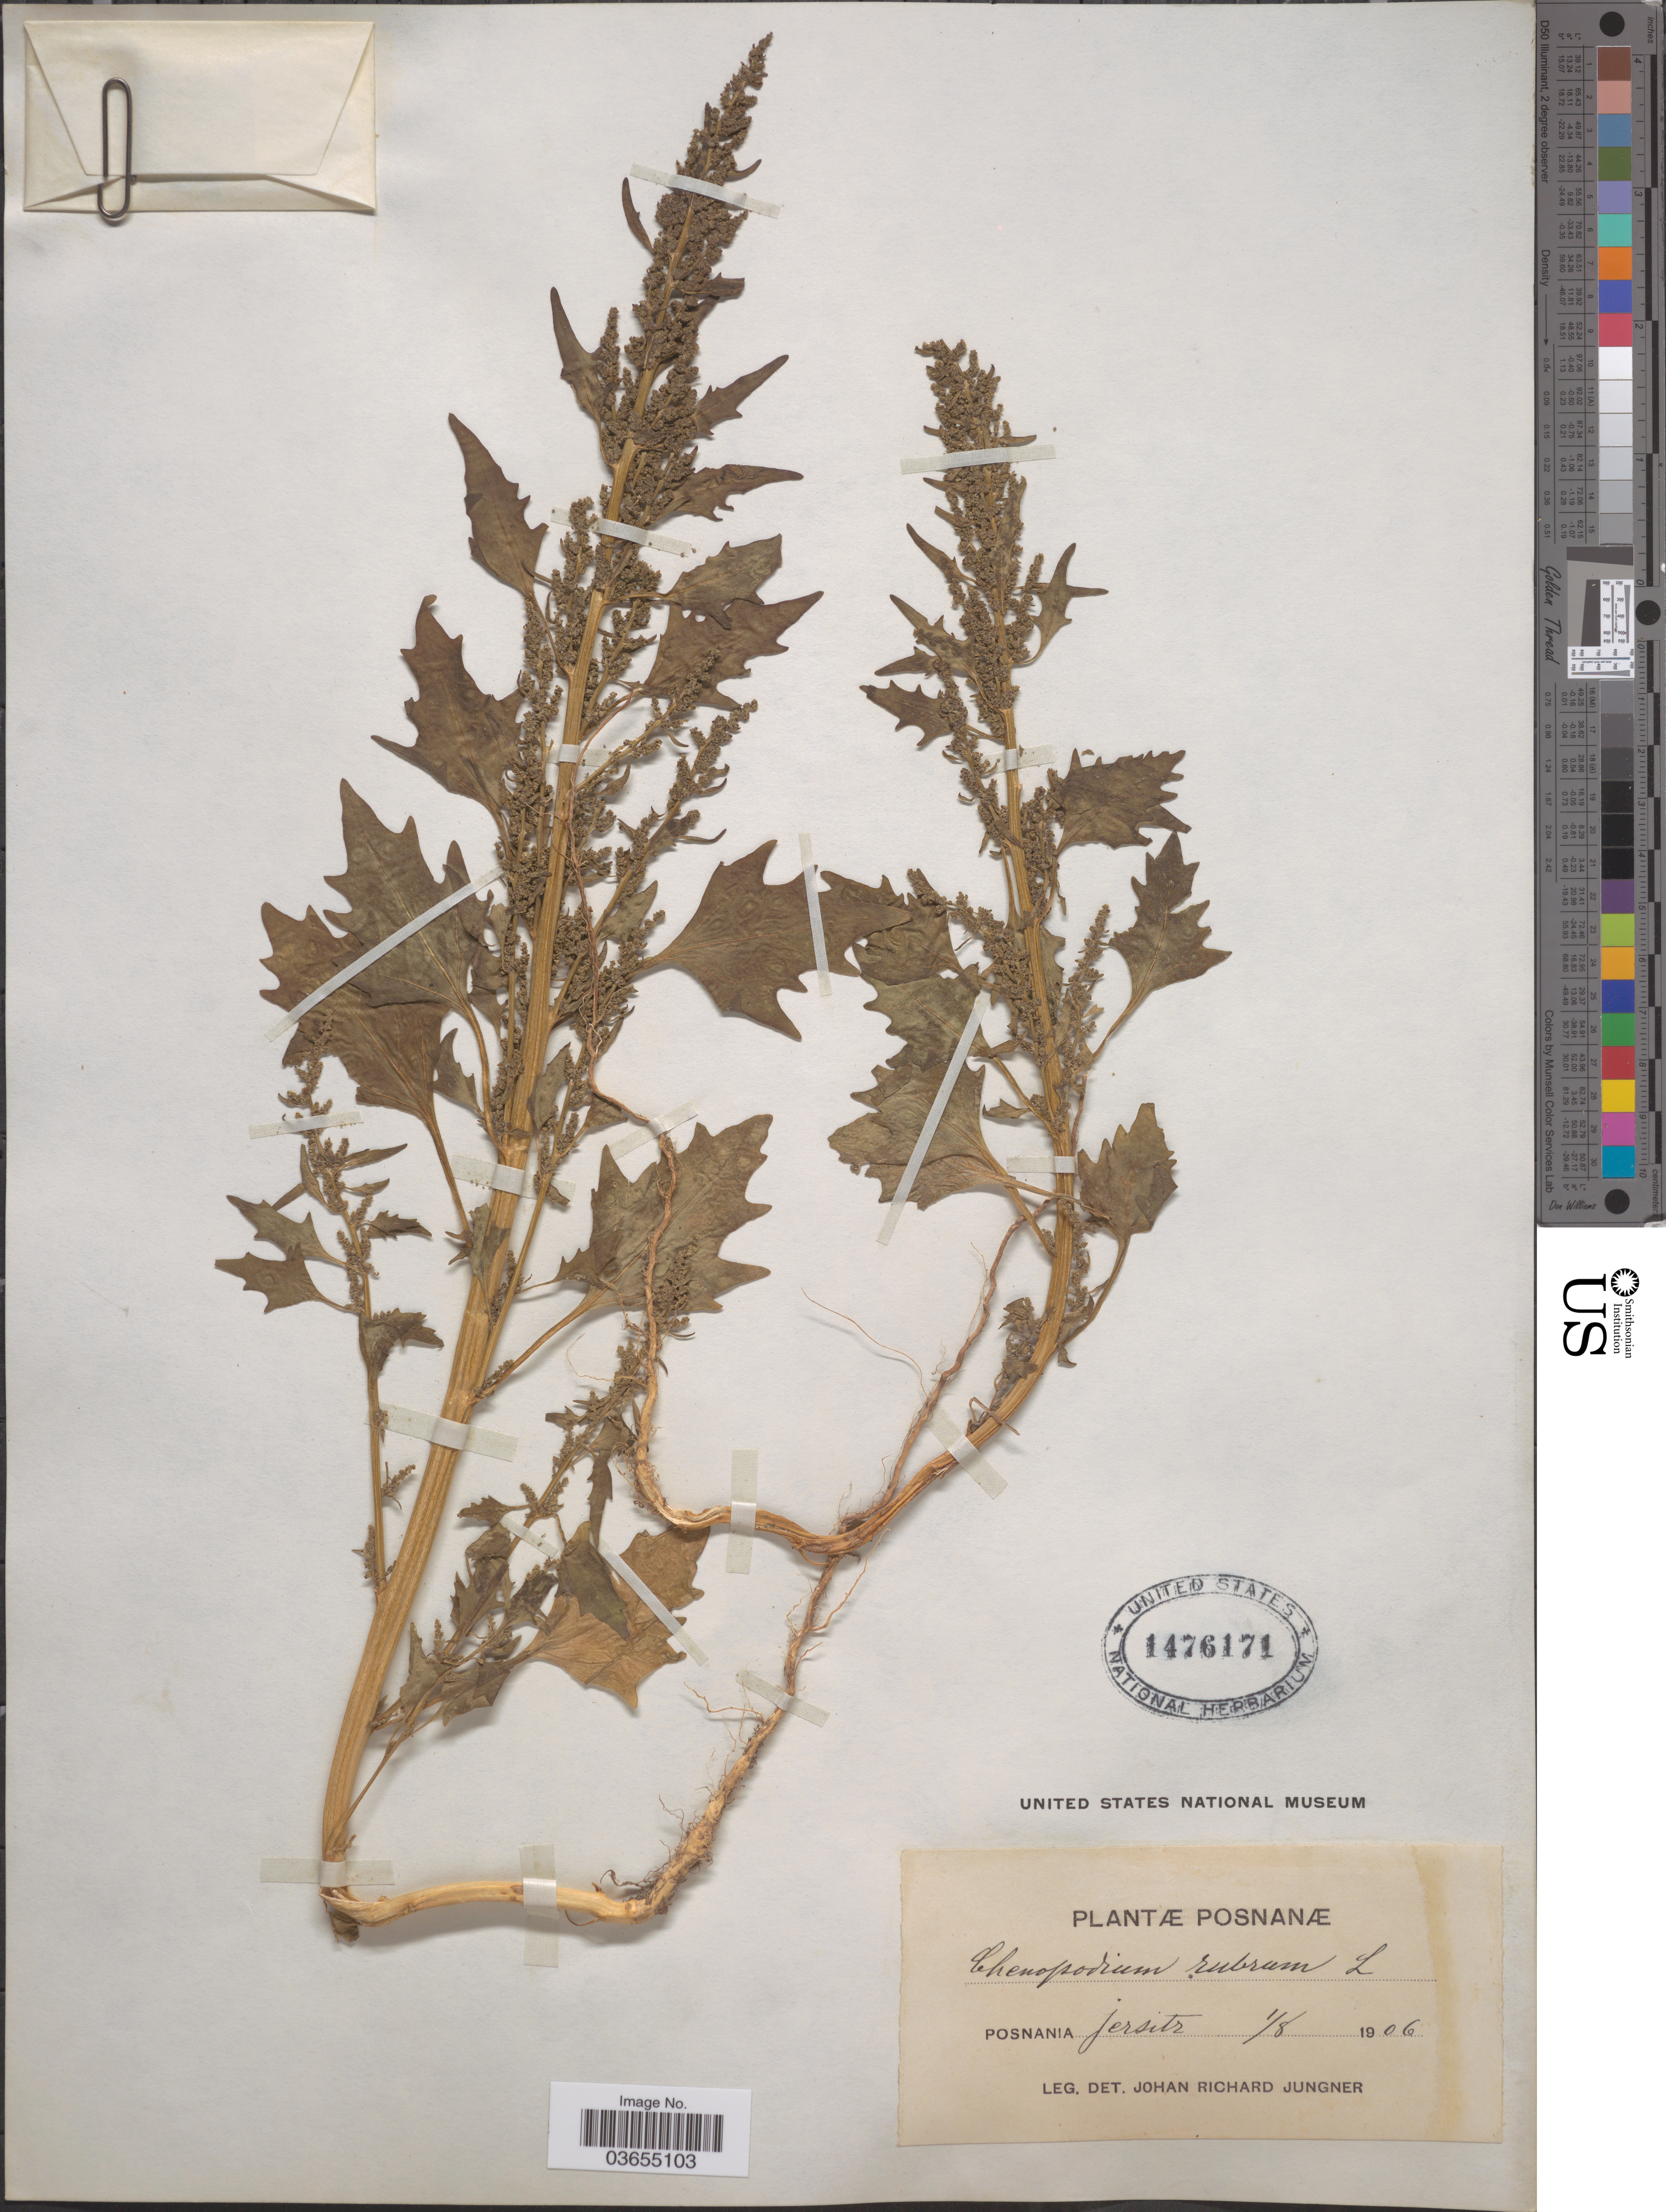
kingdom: Plantae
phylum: Tracheophyta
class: Magnoliopsida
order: Caryophyllales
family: Amaranthaceae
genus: Chenopodium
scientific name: Chenopodium rubrum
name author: L.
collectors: J. Jungner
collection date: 1906-08-01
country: Poland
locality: Posnanæ. Posnania Jersitz.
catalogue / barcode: US 1476171